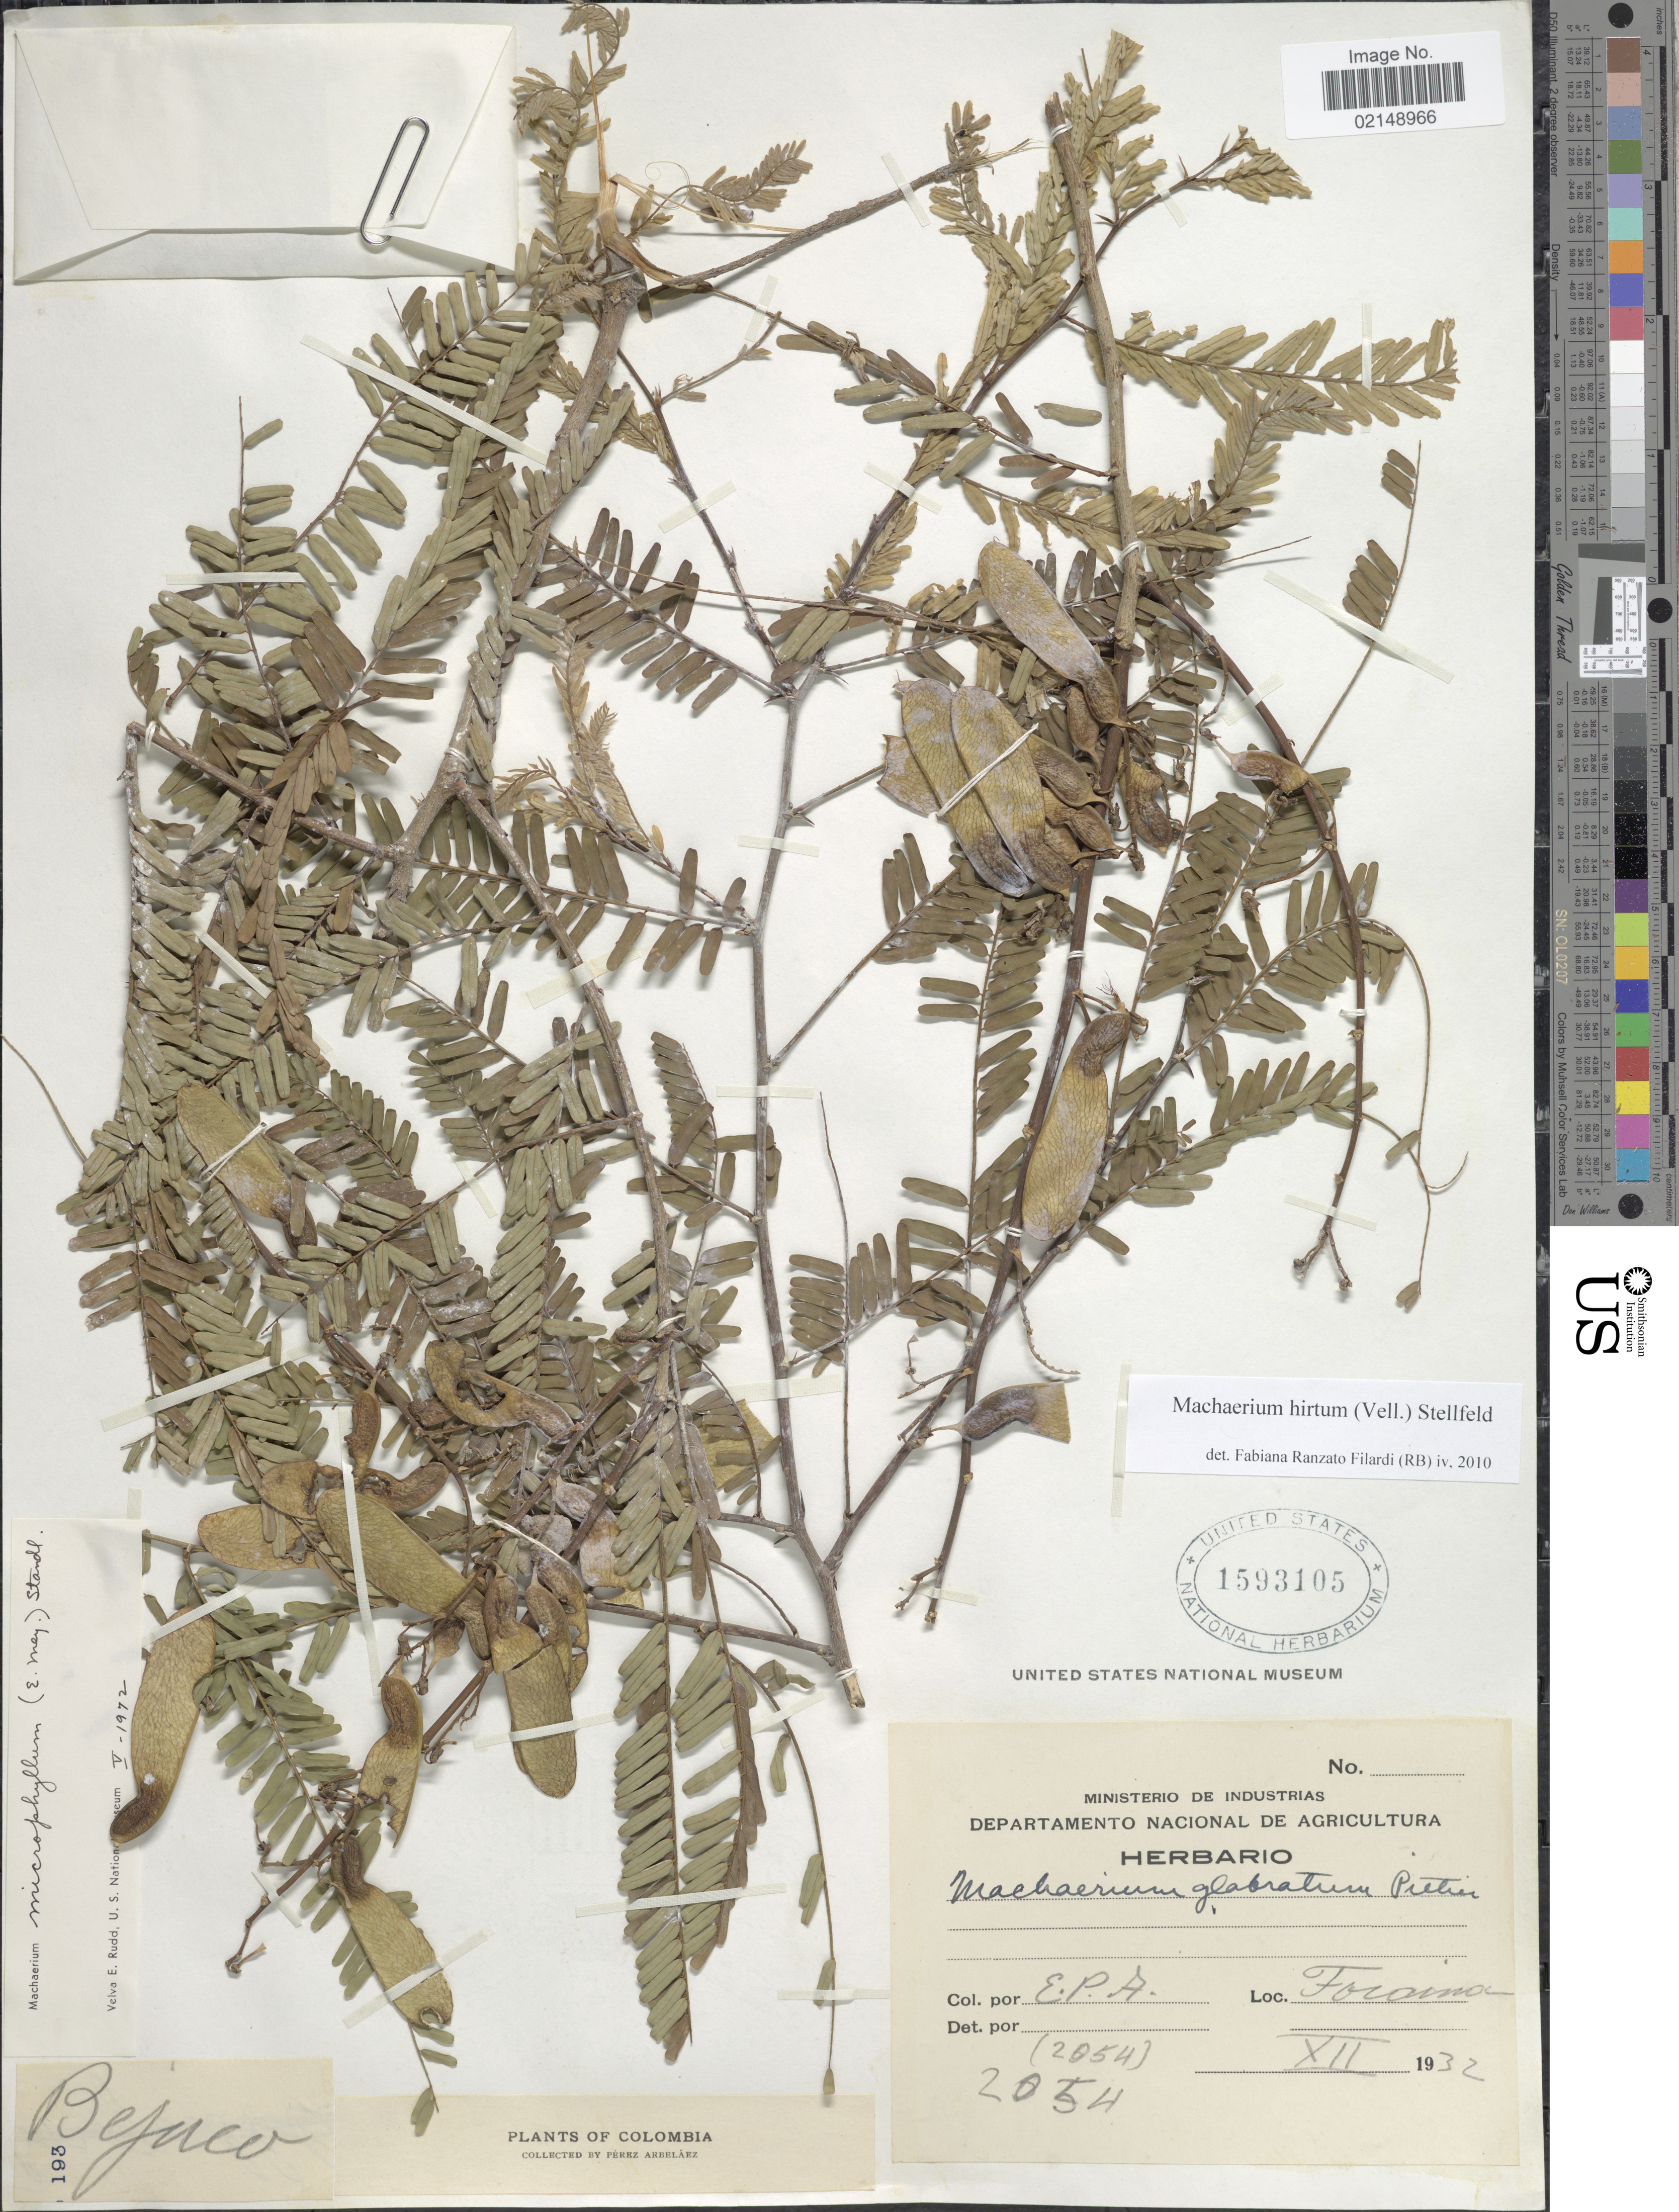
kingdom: Plantae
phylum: Tracheophyta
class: Magnoliopsida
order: Fabales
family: Fabaceae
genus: Machaerium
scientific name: Machaerium hirtum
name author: (Vell.) Stellfeld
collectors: E. Pérez Arbeláez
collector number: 2054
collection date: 1932-07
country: Colombia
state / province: Cundinamarca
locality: Tocaima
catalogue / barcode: US 1593105